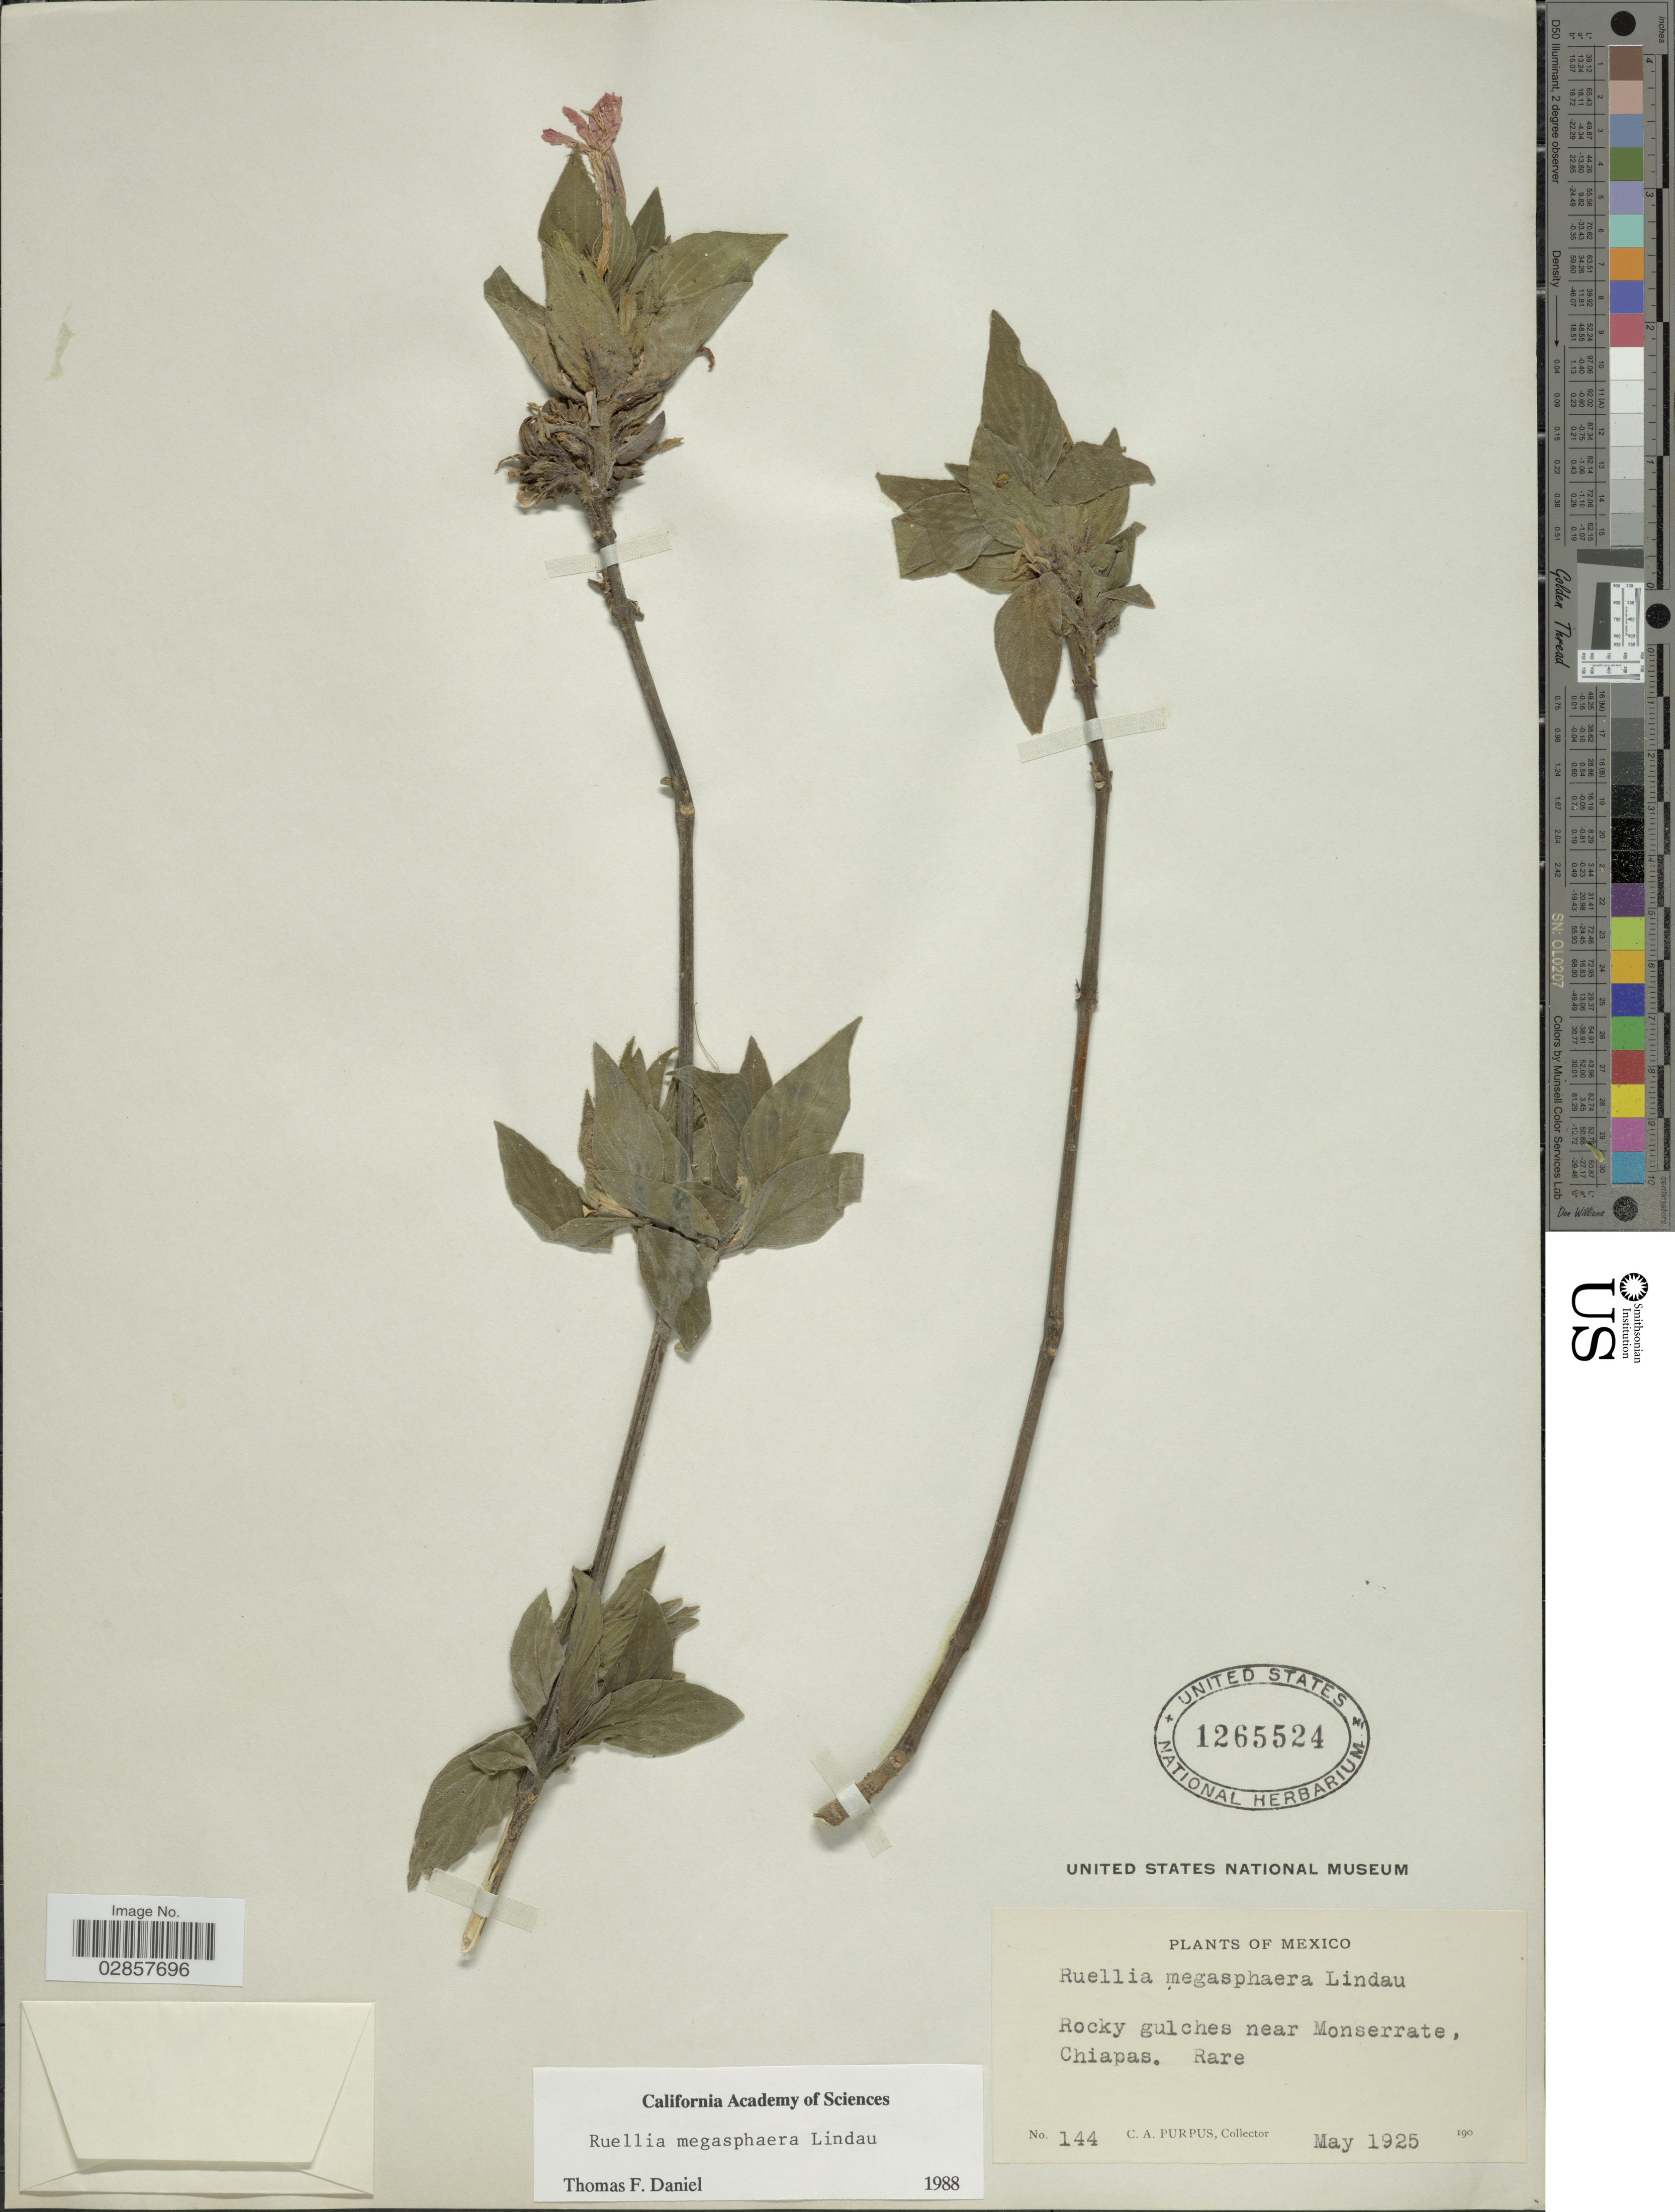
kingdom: Plantae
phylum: Tracheophyta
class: Magnoliopsida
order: Lamiales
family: Acanthaceae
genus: Ruellia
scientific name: Ruellia megasphaera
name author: Lindau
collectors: C. A. Purpus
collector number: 144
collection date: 1925-05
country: Mexico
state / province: Chiapas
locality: Rocky gulches near Monserrate.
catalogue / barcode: US 1265524